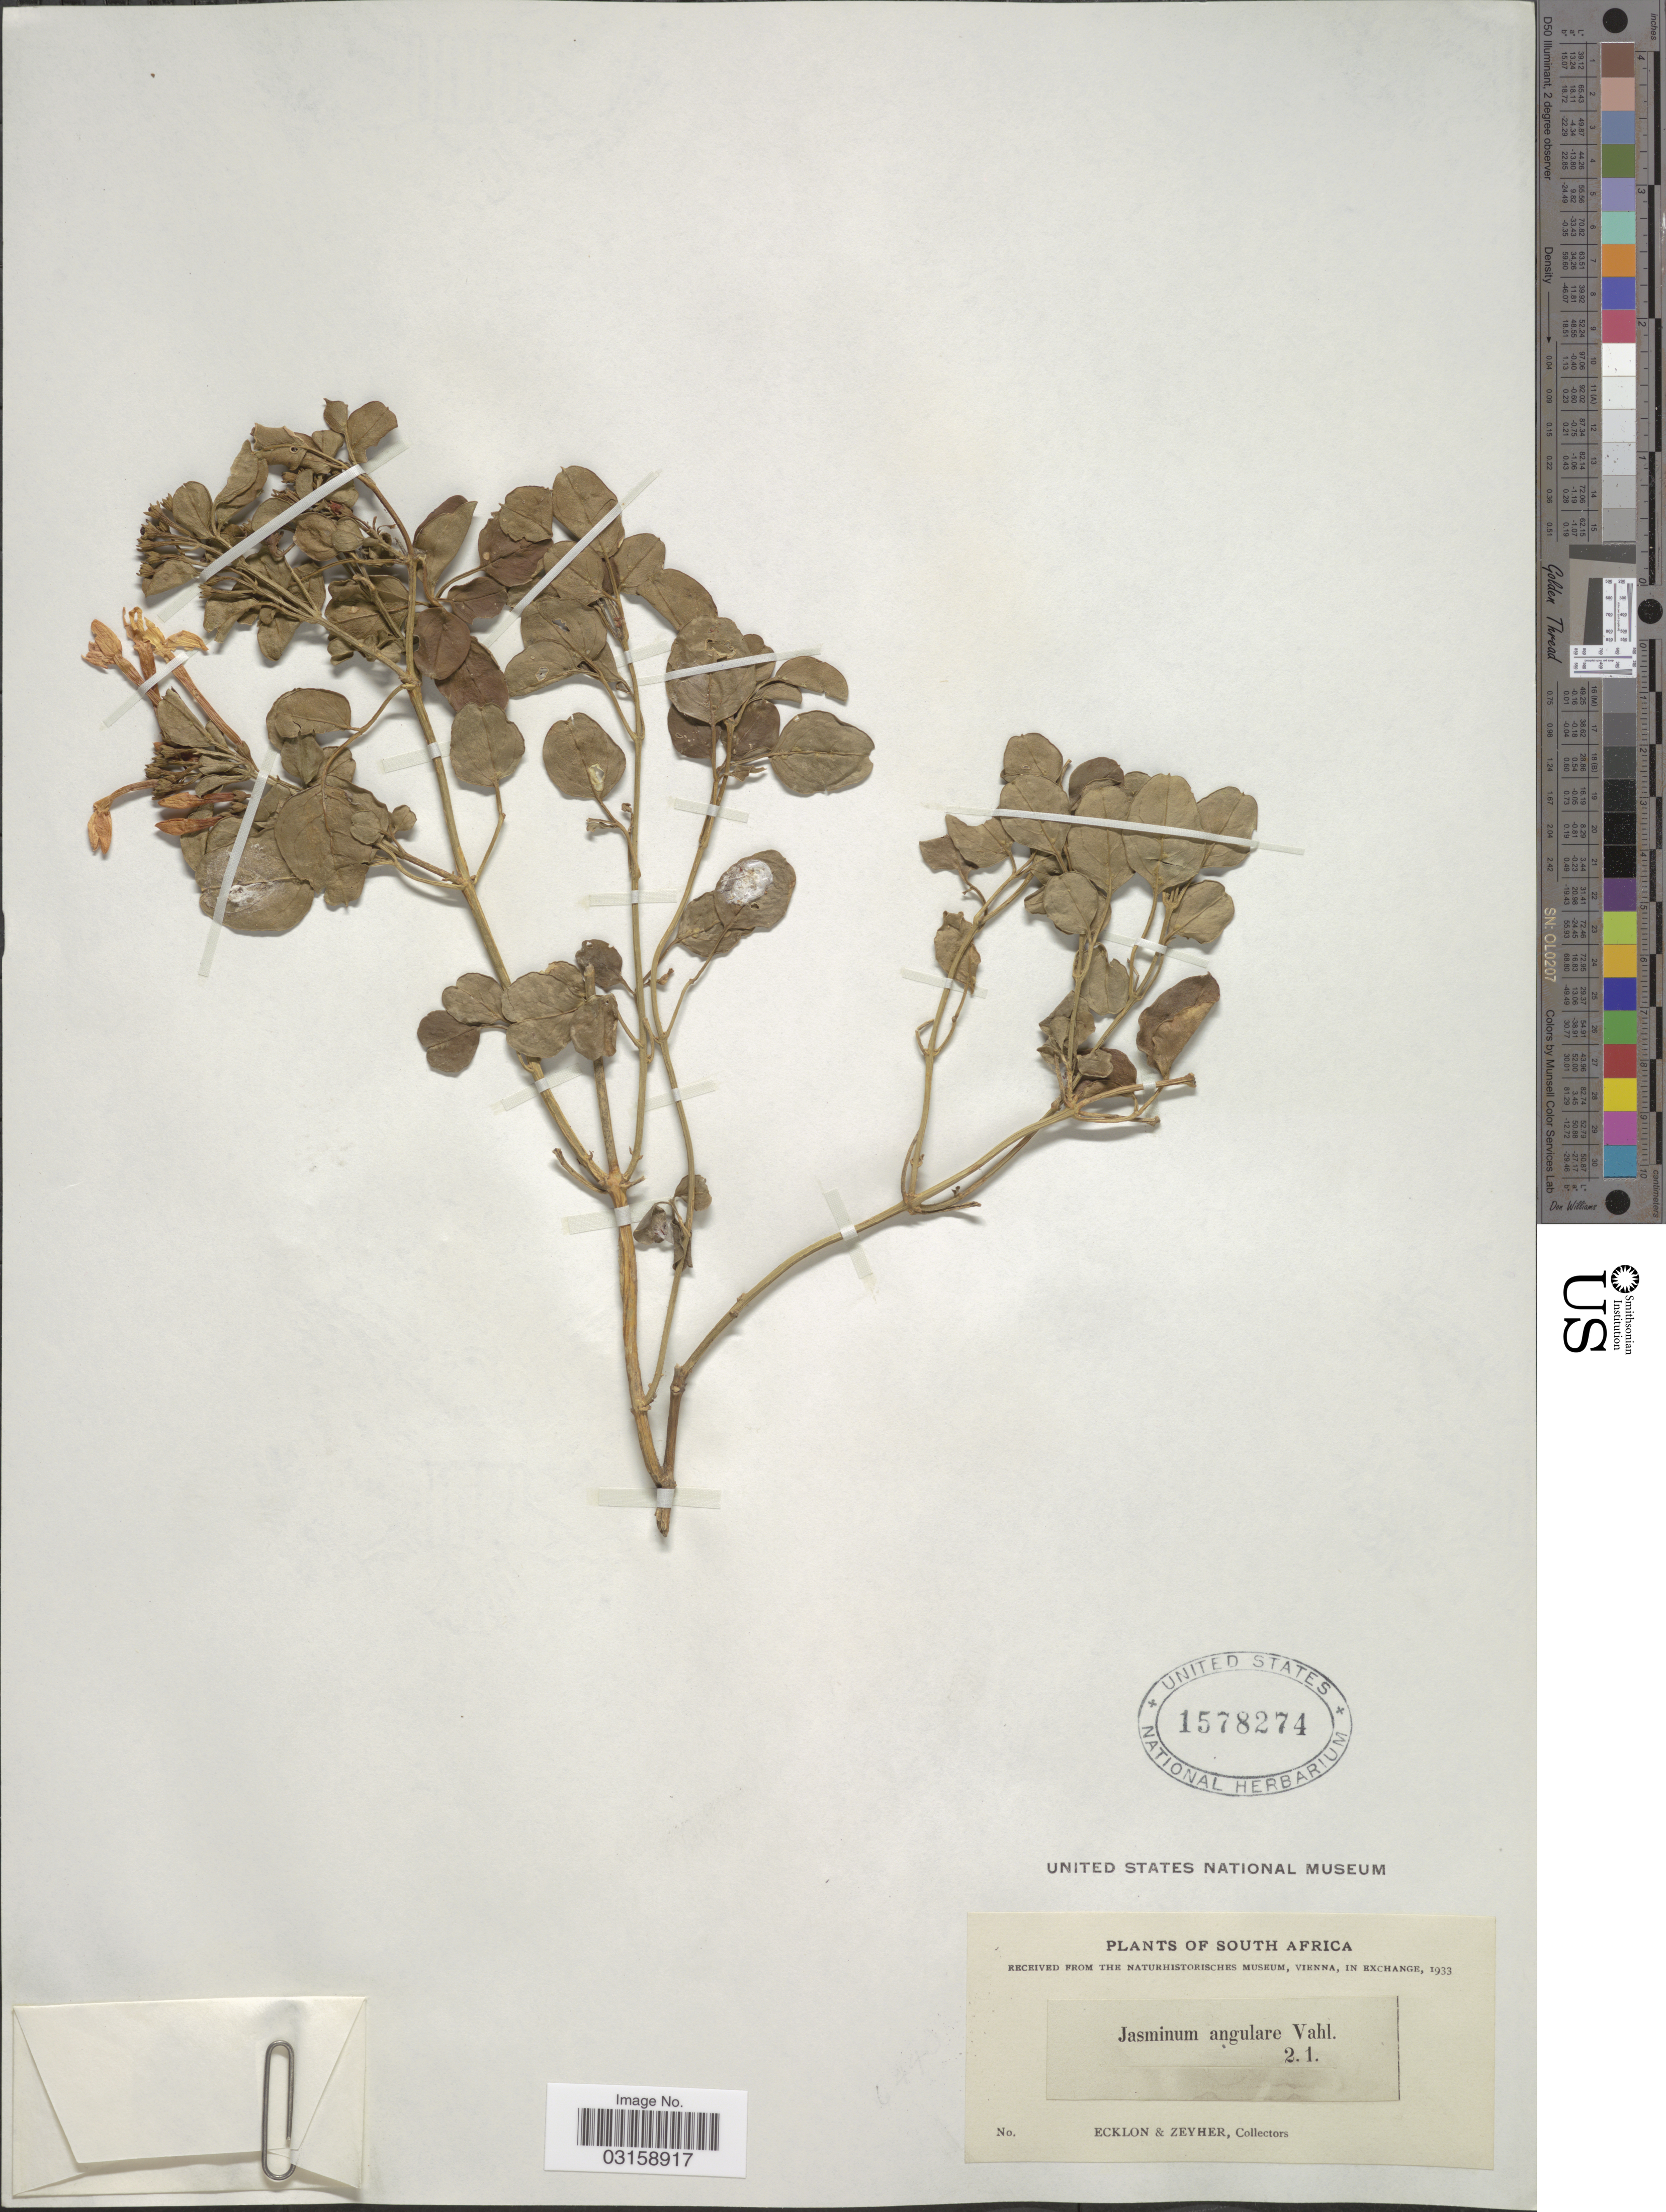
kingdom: Plantae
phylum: Tracheophyta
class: Magnoliopsida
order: Lamiales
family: Oleaceae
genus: Jasminum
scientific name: Jasminum angulare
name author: Vahl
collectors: -. Ecklon & -. Zeyher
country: South Africa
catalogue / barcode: US 1578274